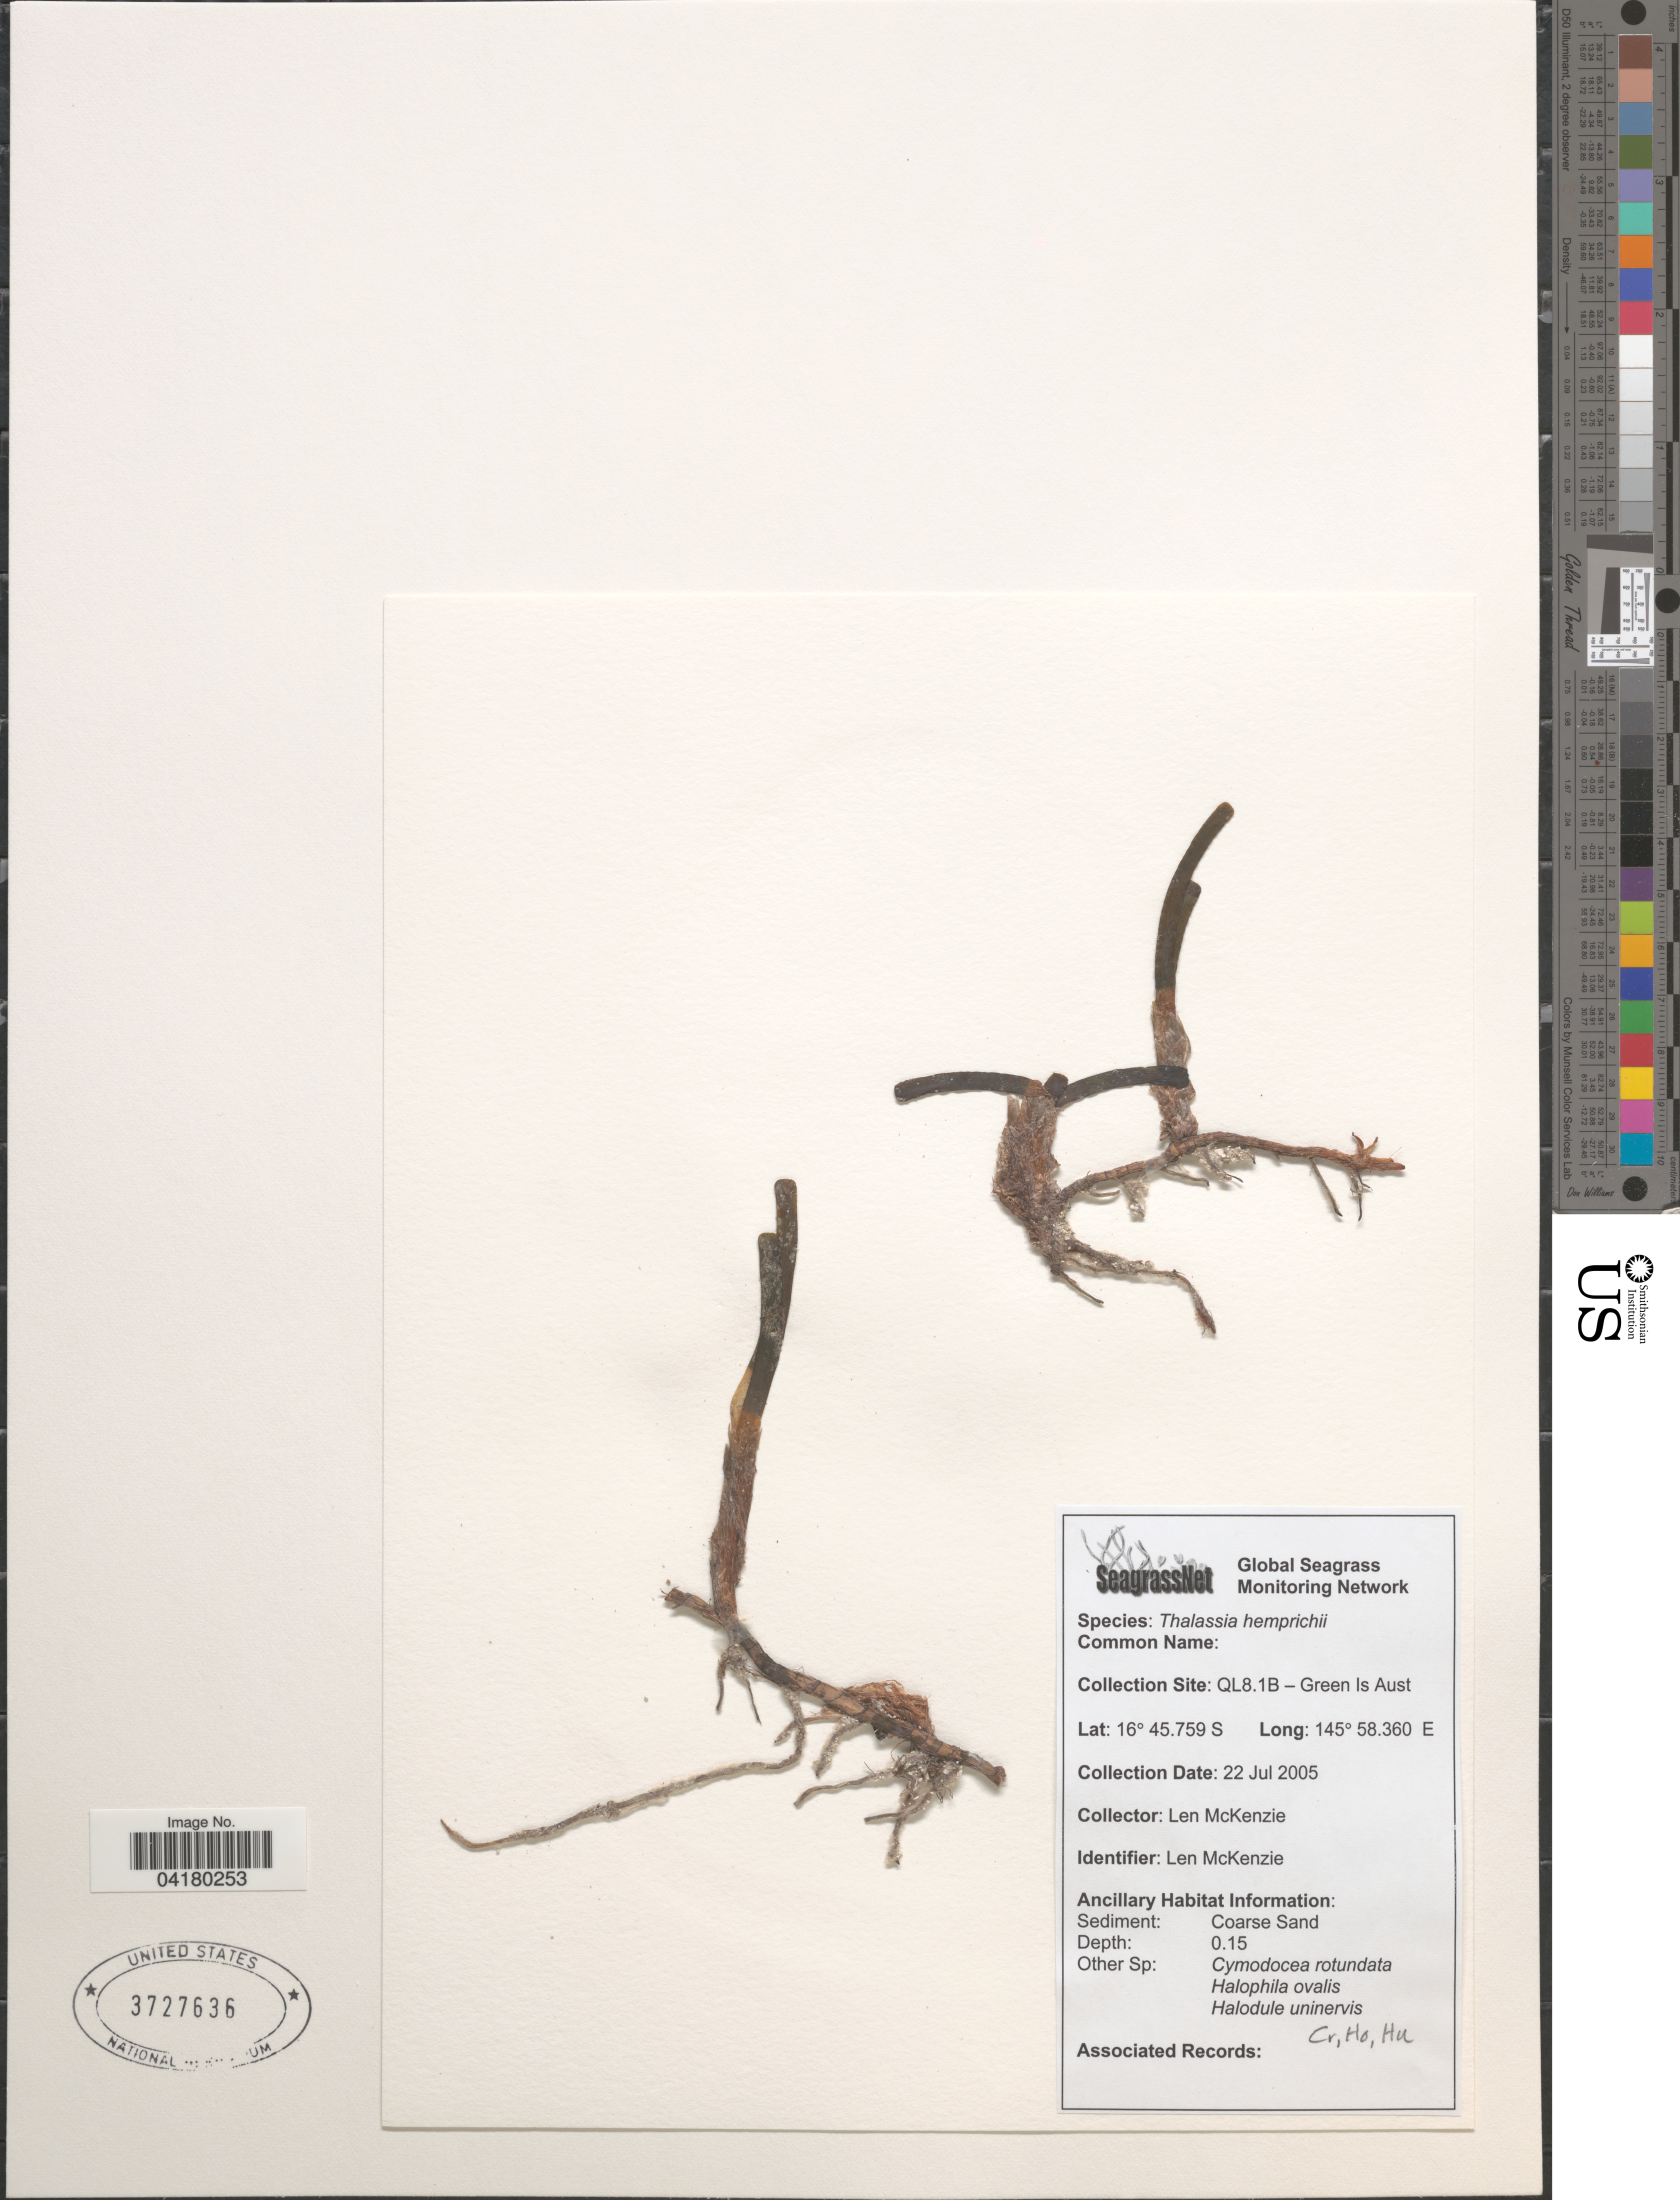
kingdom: Plantae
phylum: Tracheophyta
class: Liliopsida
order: Alismatales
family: Hydrocharitaceae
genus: Thalassia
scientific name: Thalassia hemprichii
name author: Asch.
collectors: L. McKenzie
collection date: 2005-07-22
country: Australia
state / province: Queensland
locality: QL8.1B - Green Is.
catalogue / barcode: US 3727636